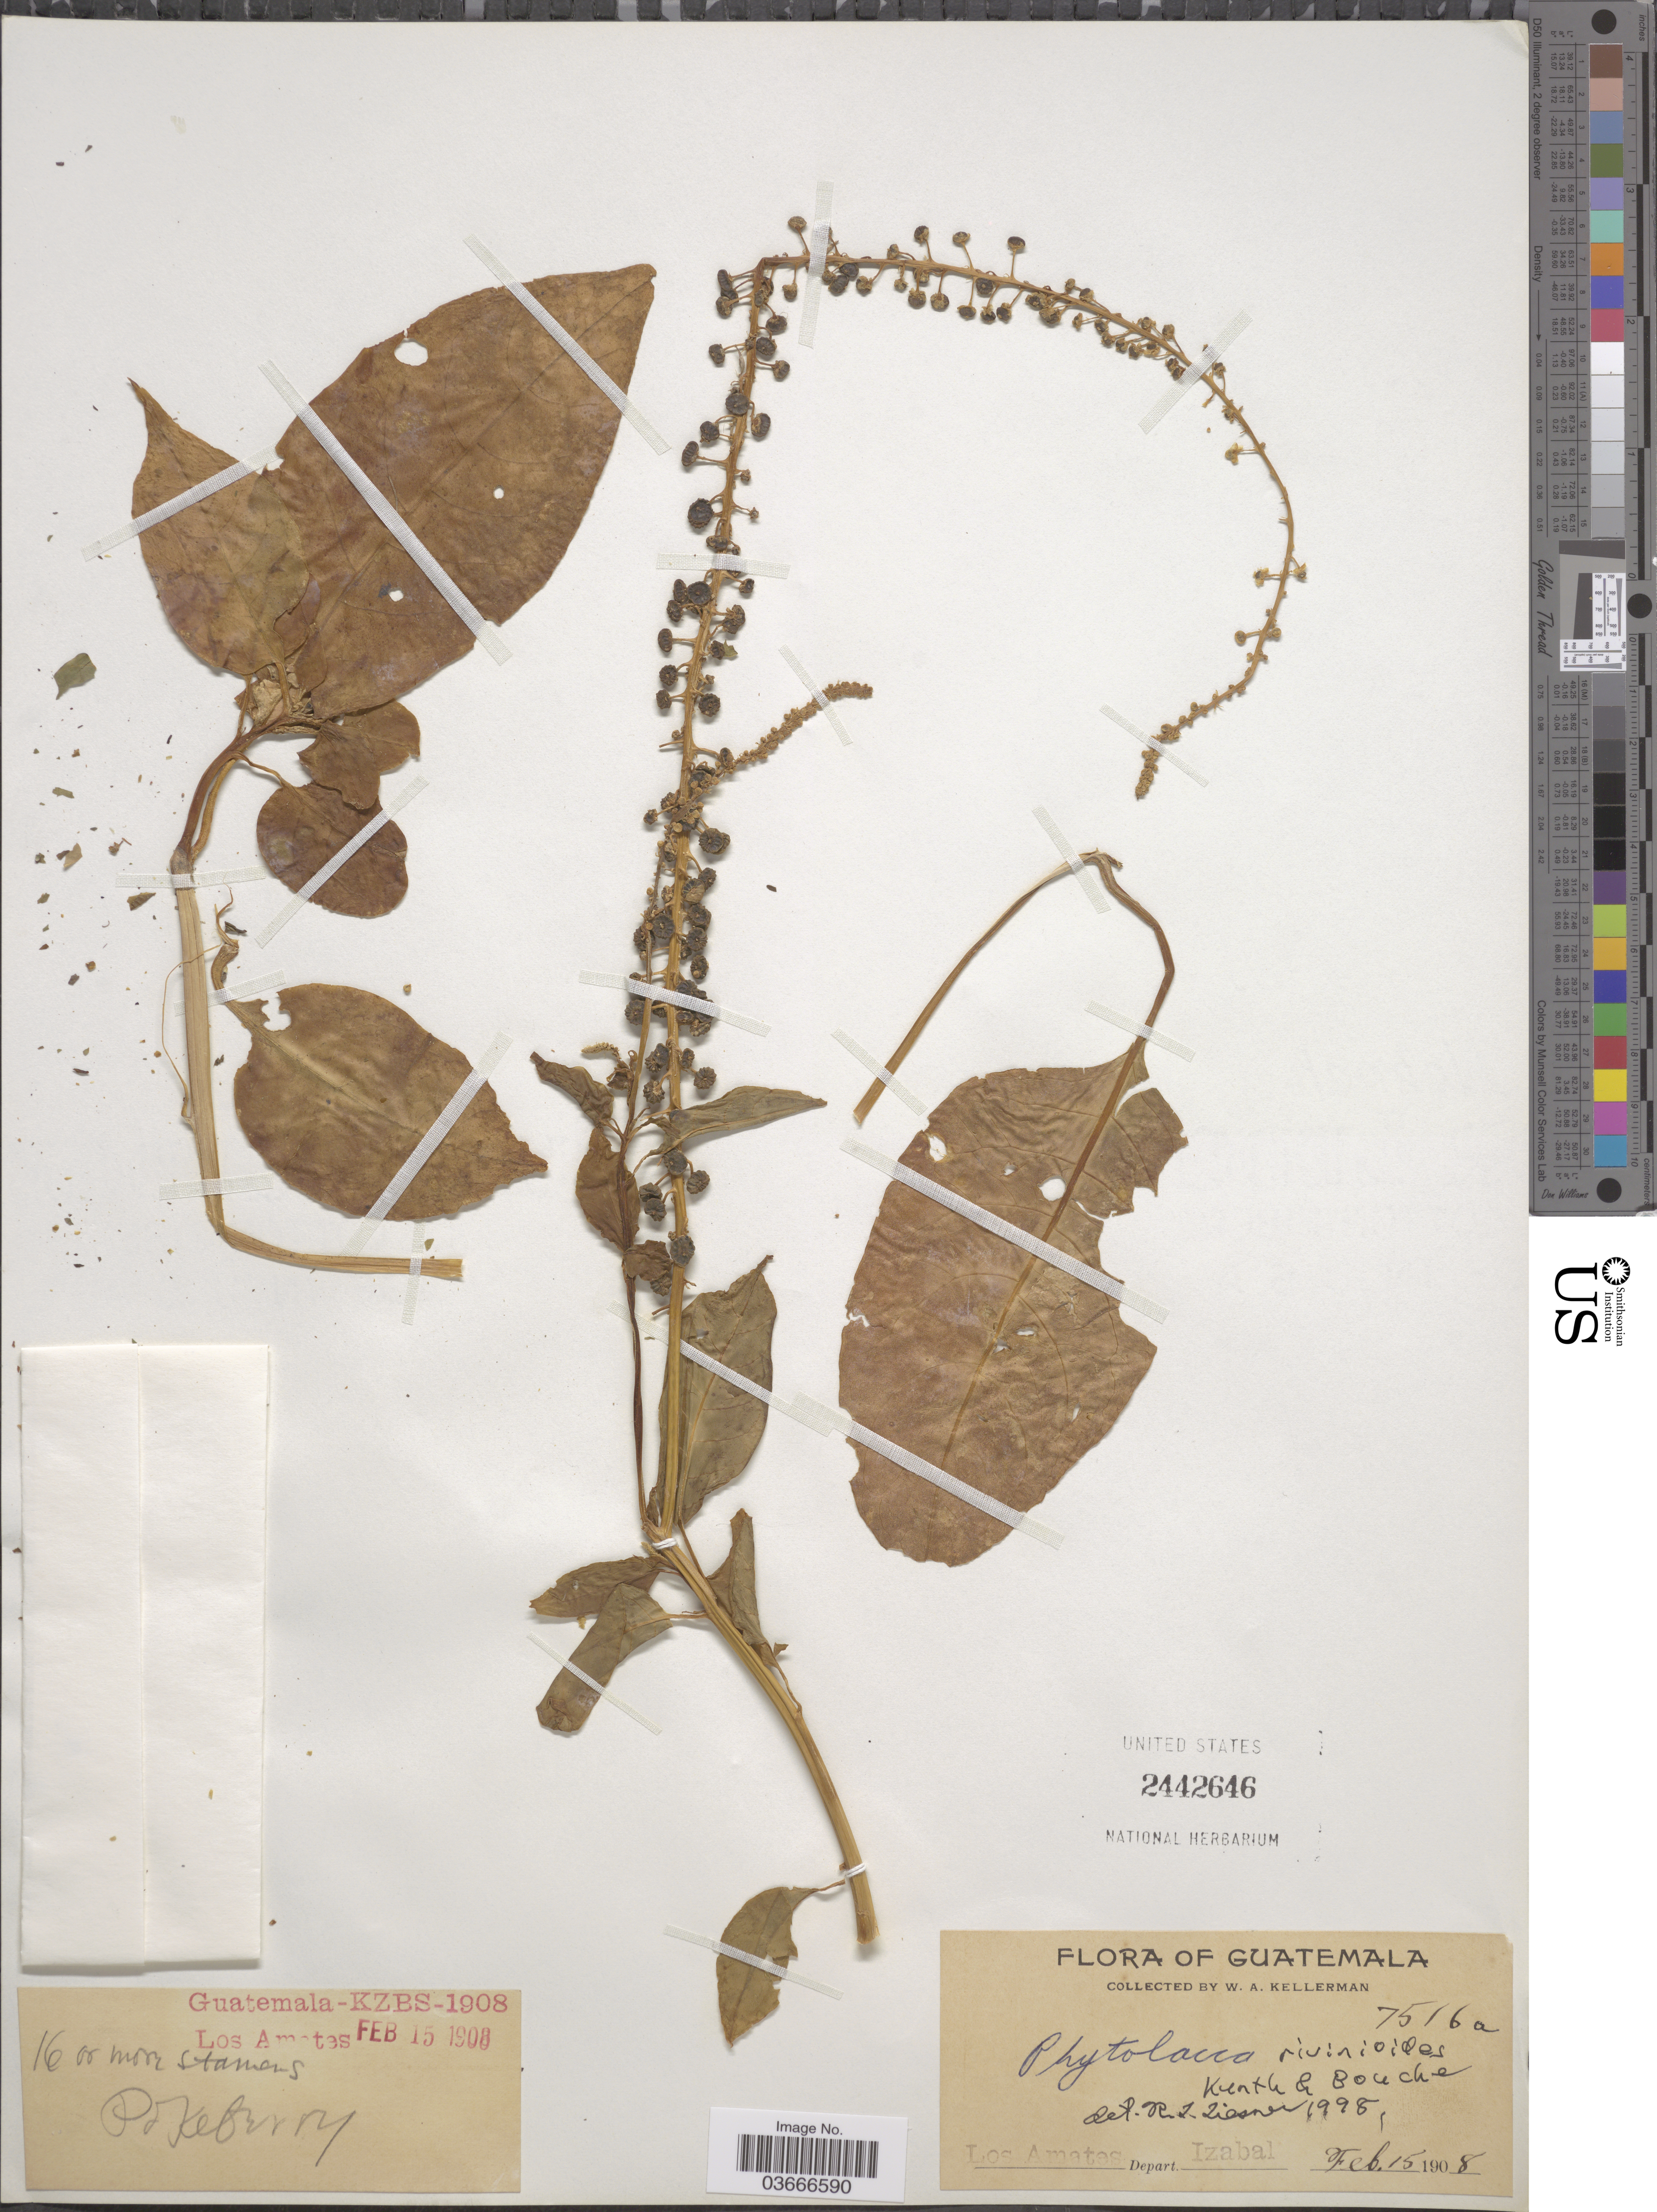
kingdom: Plantae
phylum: Tracheophyta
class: Magnoliopsida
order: Caryophyllales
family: Phytolaccaceae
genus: Phytolacca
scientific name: Phytolacca rivinoides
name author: Kunth & C.D. Bouché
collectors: W. Kellerman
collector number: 7516a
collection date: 1908-02-15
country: Guatemala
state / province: Izabal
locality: Los Amatas, Depart. Izabal.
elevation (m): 1600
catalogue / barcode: US 2442646